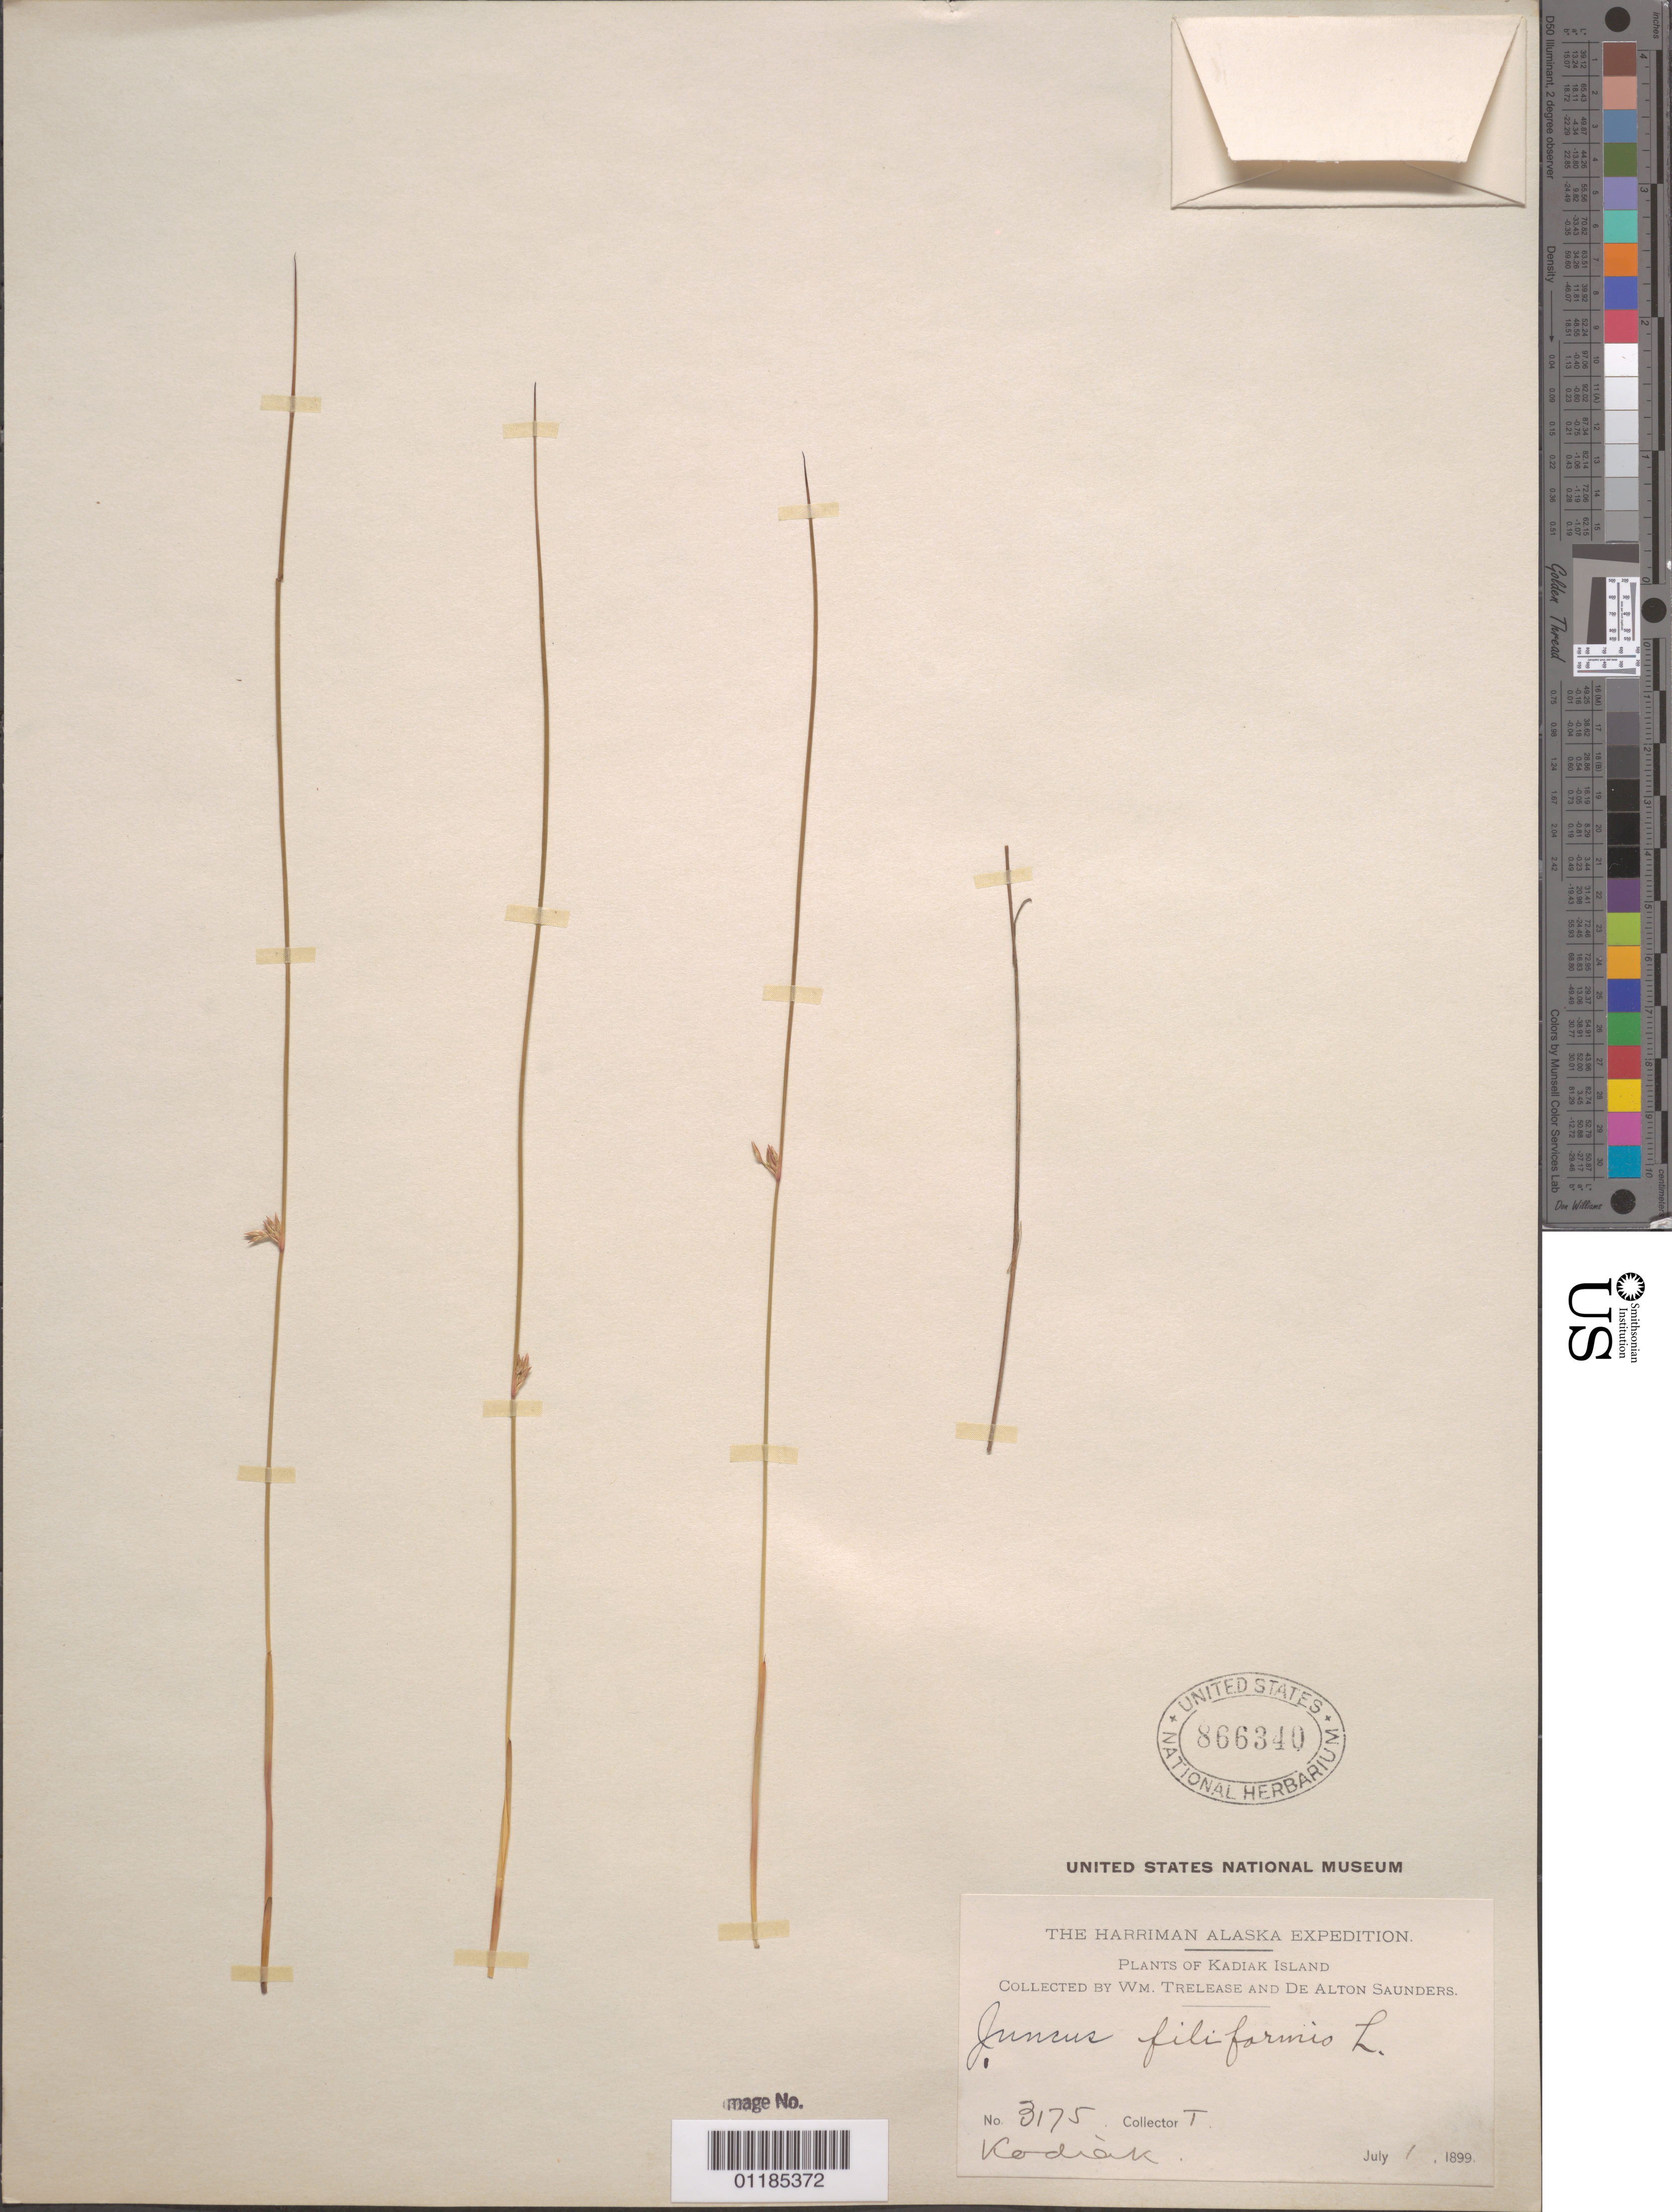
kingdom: Plantae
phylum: Tracheophyta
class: Liliopsida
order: Poales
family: Juncaceae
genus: Juncus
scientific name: Juncus filiformis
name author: L.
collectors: W. Trelease & D. Saunders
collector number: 3175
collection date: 1899-07-01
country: United States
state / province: Alaska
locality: Kodiak Island.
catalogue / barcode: US 866340